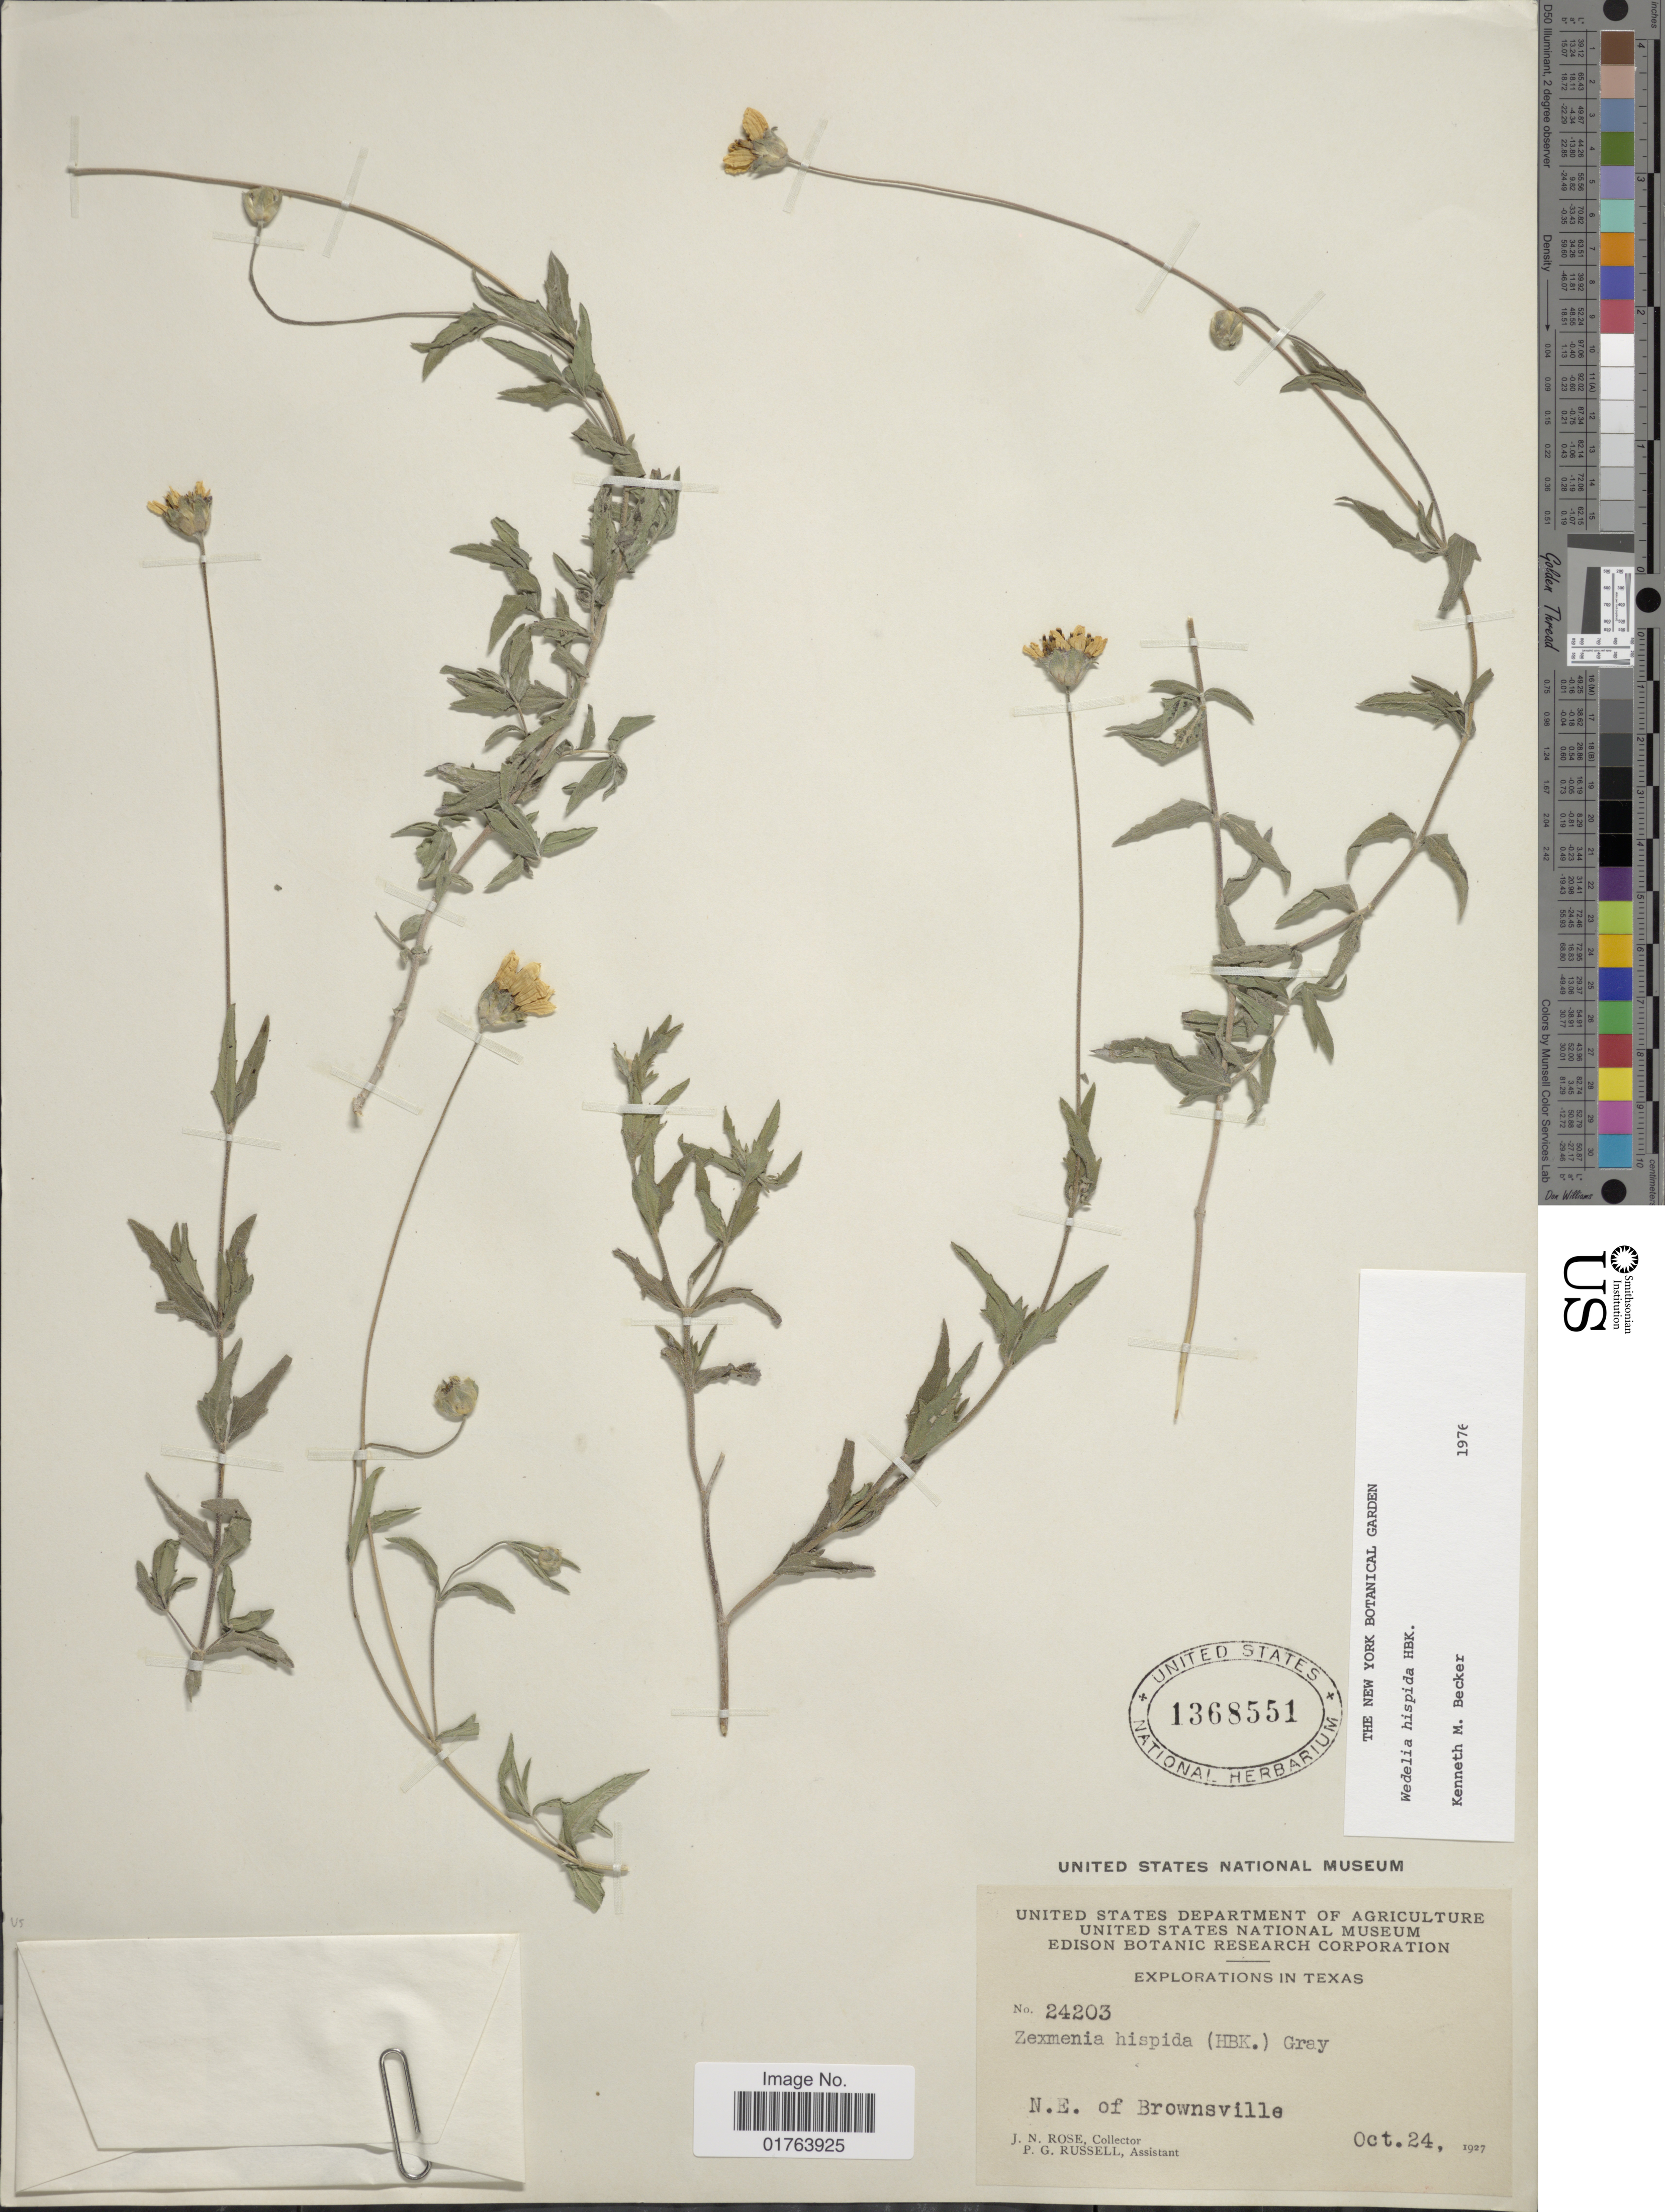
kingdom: Plantae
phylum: Tracheophyta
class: Magnoliopsida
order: Asterales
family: Asteraceae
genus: Wedelia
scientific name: Wedelia acapulcensis var. hispida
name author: (Kunth) Strother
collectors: J. N. Rose & P. G. Russell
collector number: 24203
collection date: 1927-10-24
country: United States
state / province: Texas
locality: N.E. of Brownsville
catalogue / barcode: US 1368551